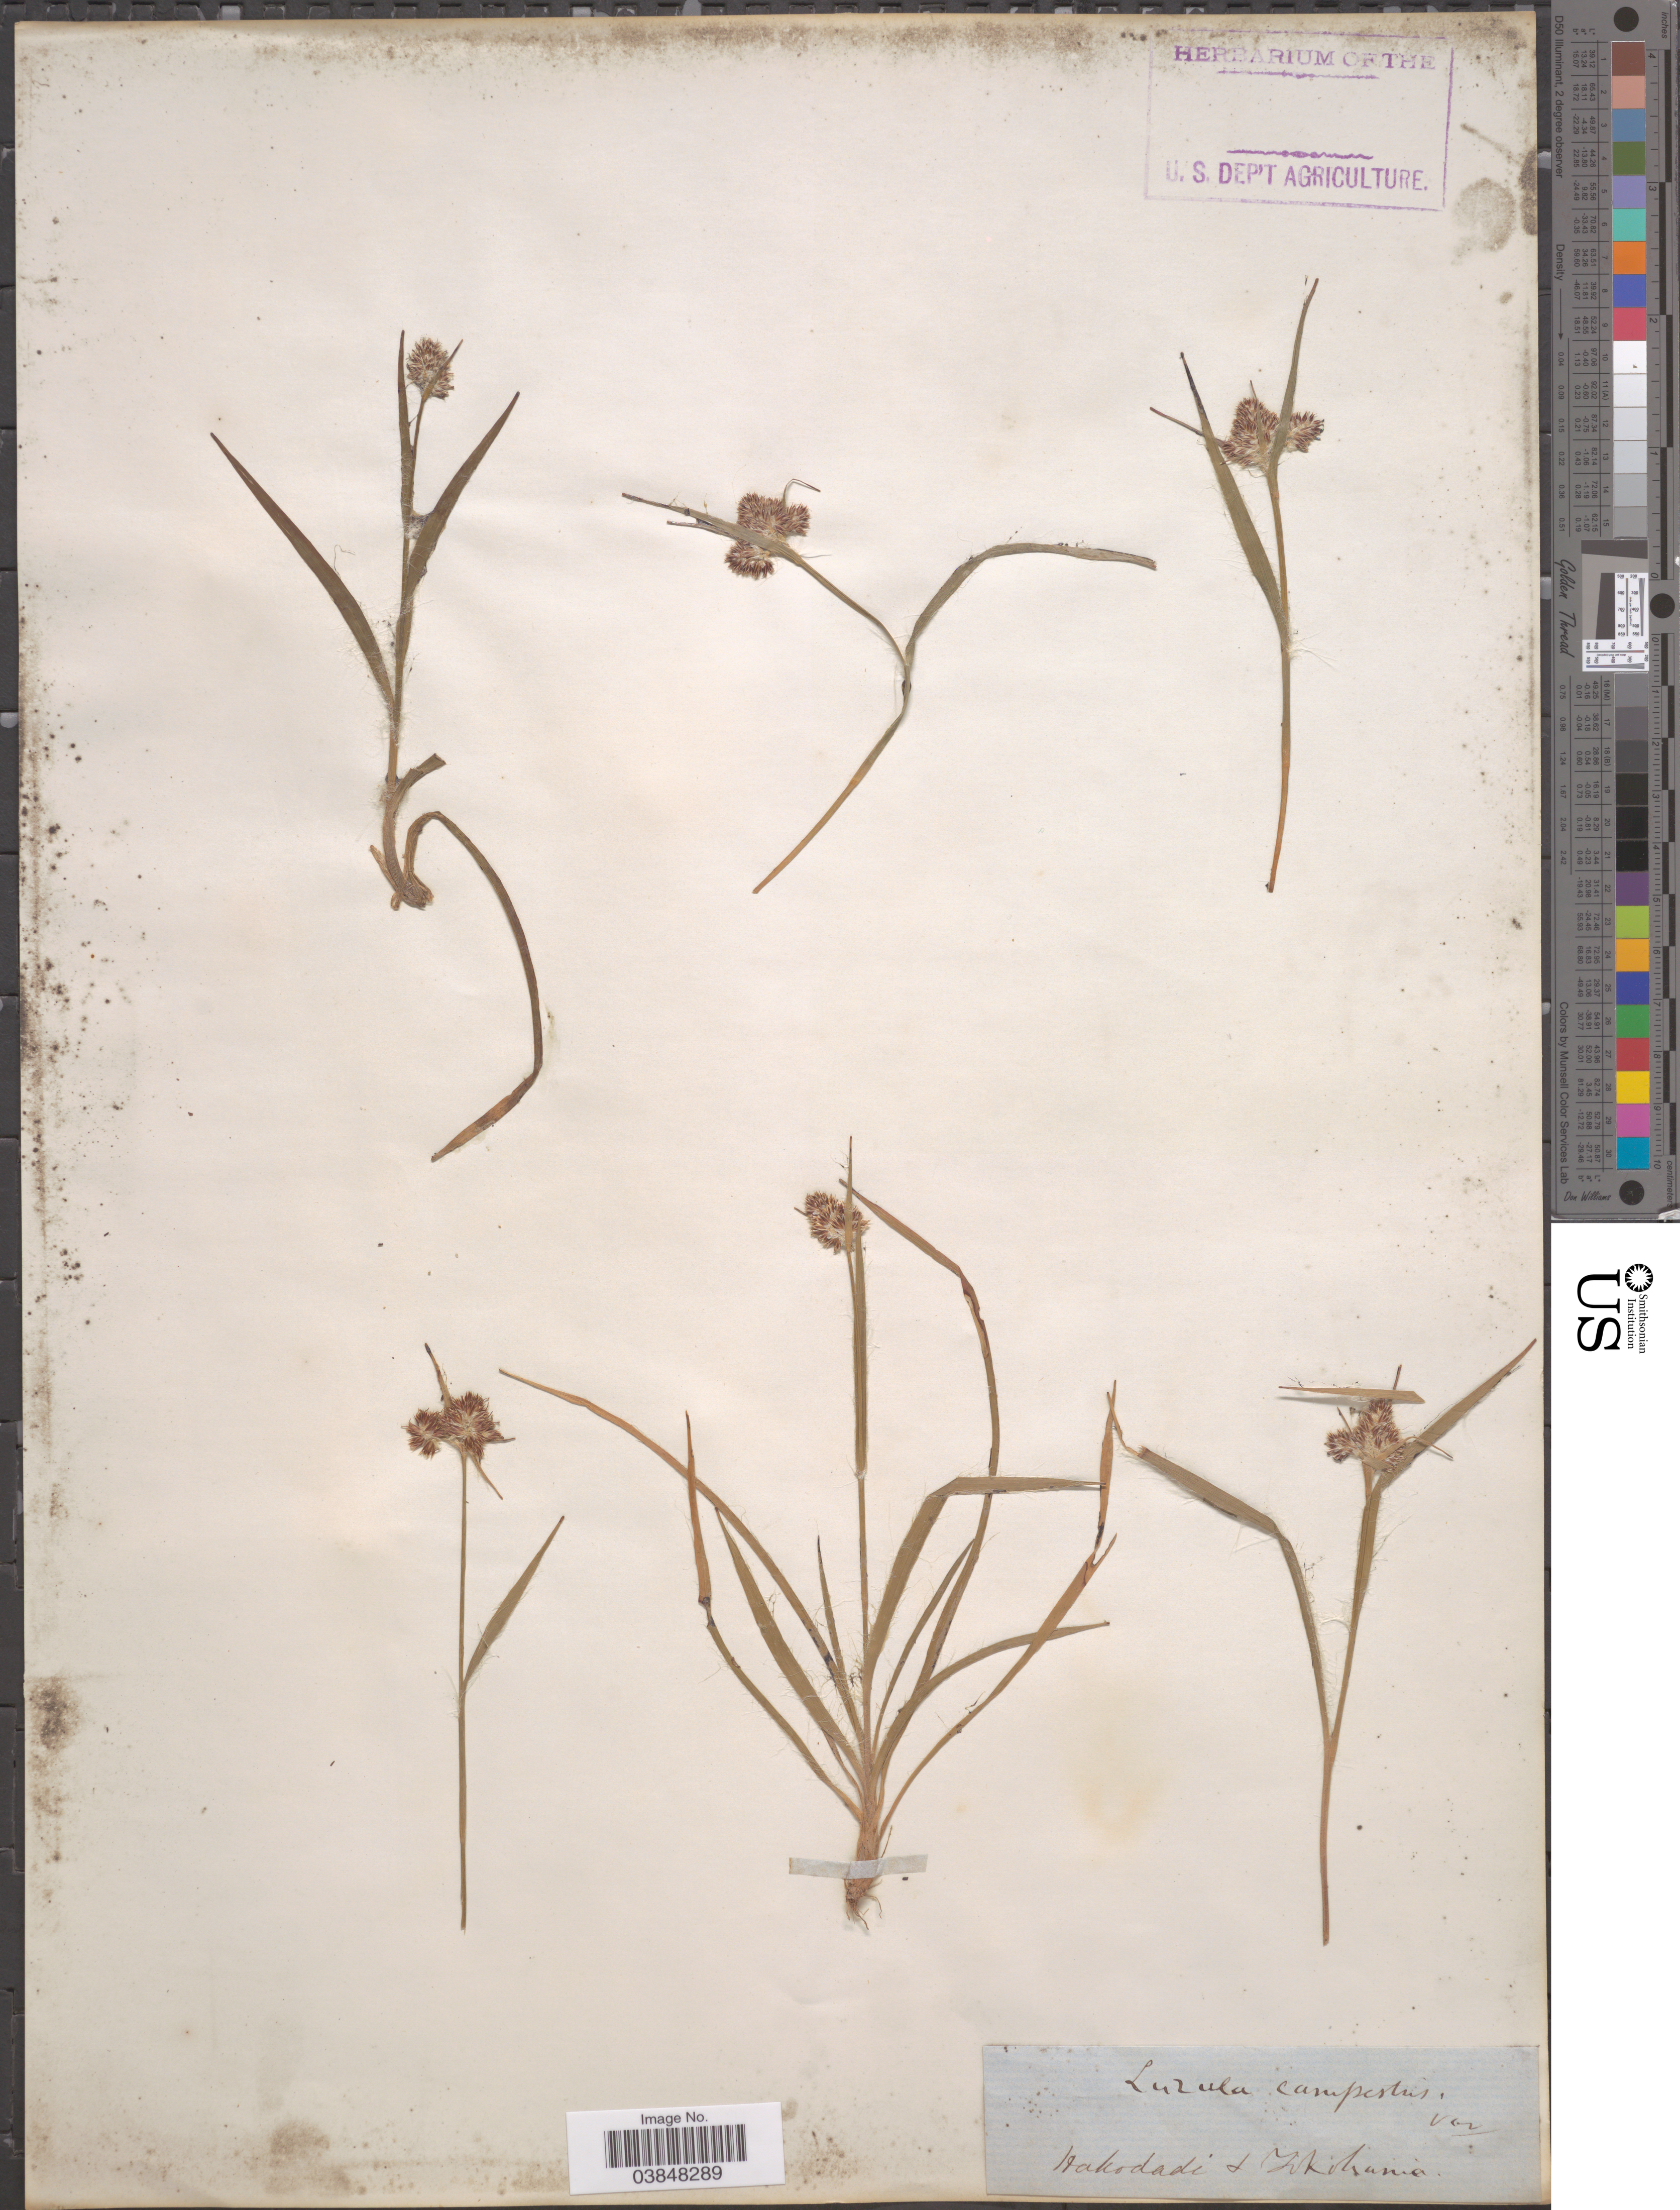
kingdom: Plantae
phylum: Tracheophyta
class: Liliopsida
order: Poales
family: Juncaceae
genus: Luzula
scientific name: Luzula capitata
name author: (Miq. ex Franch. & Sav.) Kom.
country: Japan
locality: Hakodadi + Yokohama.